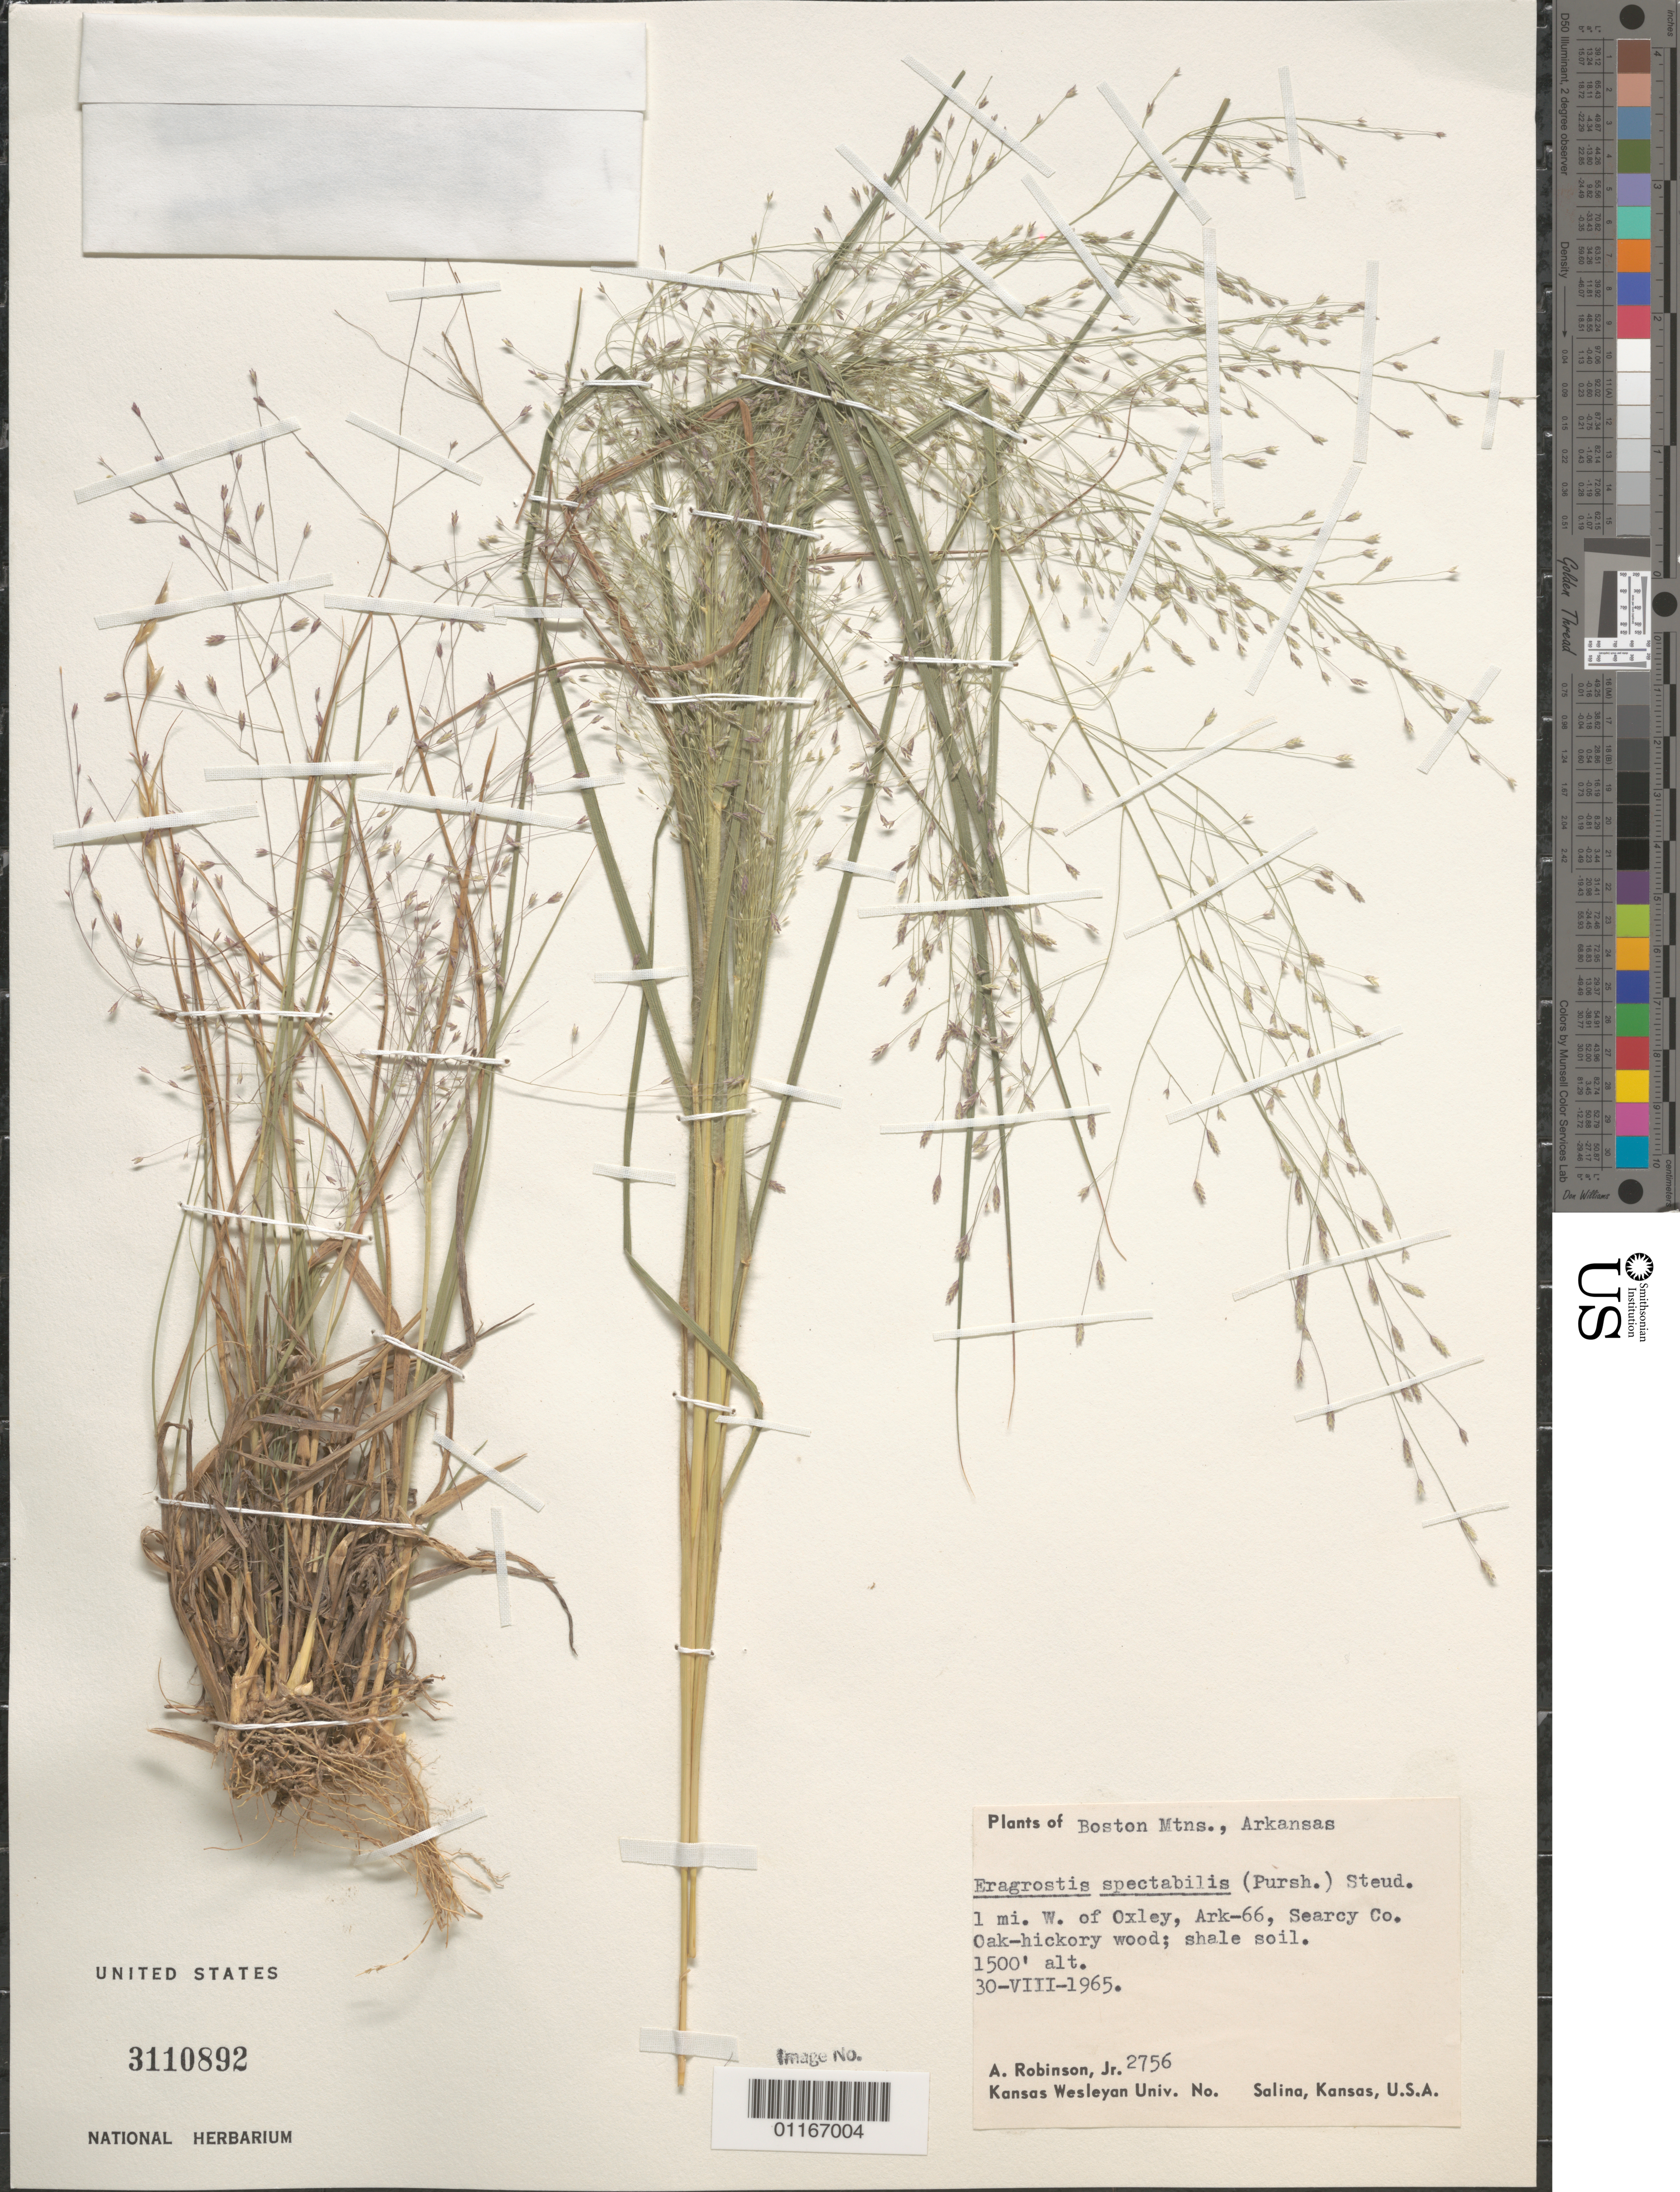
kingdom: Plantae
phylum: Tracheophyta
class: Liliopsida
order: Poales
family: Poaceae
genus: Eragrostis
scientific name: Eragrostis spectabilis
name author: (Pursh) Steud.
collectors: A. Robinson Jr.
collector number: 2756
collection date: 1965-08-30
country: United States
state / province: Arkansas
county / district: Searcy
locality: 1 mile west of Oxley, Ark-66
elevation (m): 457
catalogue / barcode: US 3110892